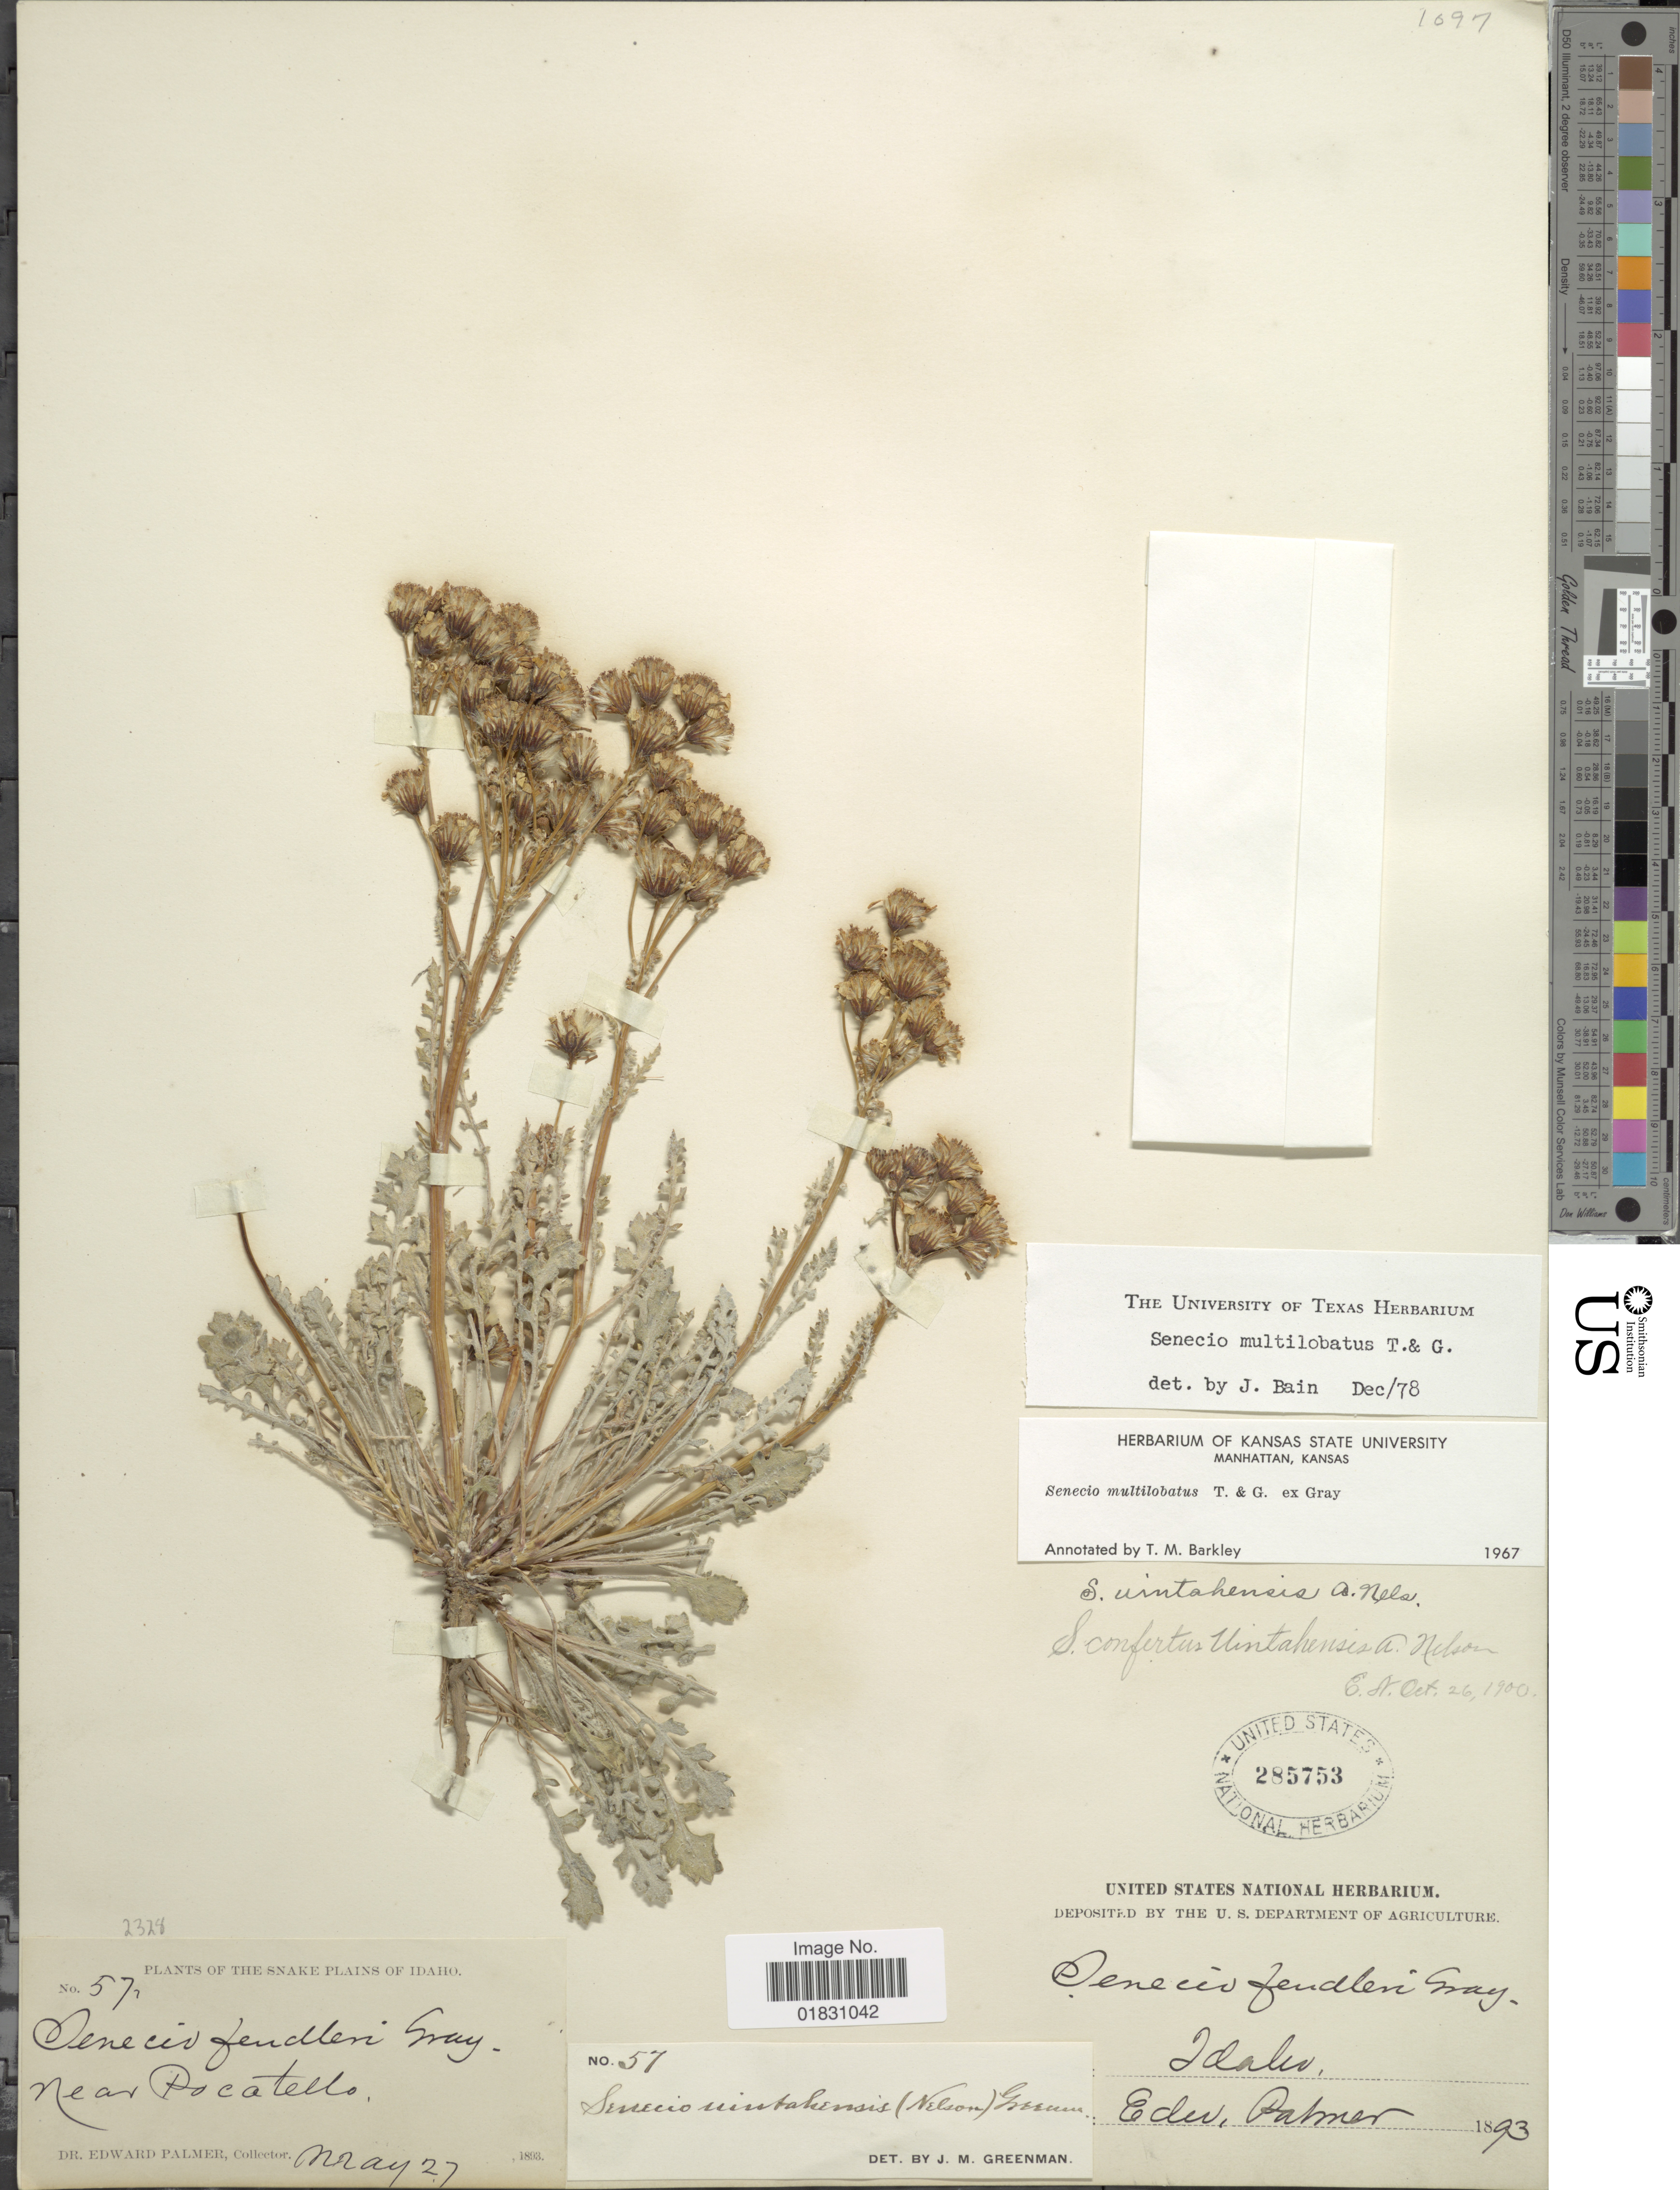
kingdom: Plantae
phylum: Tracheophyta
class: Magnoliopsida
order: Asterales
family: Asteraceae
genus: Packera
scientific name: Packera multilobata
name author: (Torr. & A. Gray) W.A. Weber & Á. Löve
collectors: E. Palmer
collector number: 57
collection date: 1893-05-27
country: United States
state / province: Idaho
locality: The Snake Plains of Idaho, Near Pocatello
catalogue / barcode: US 285753